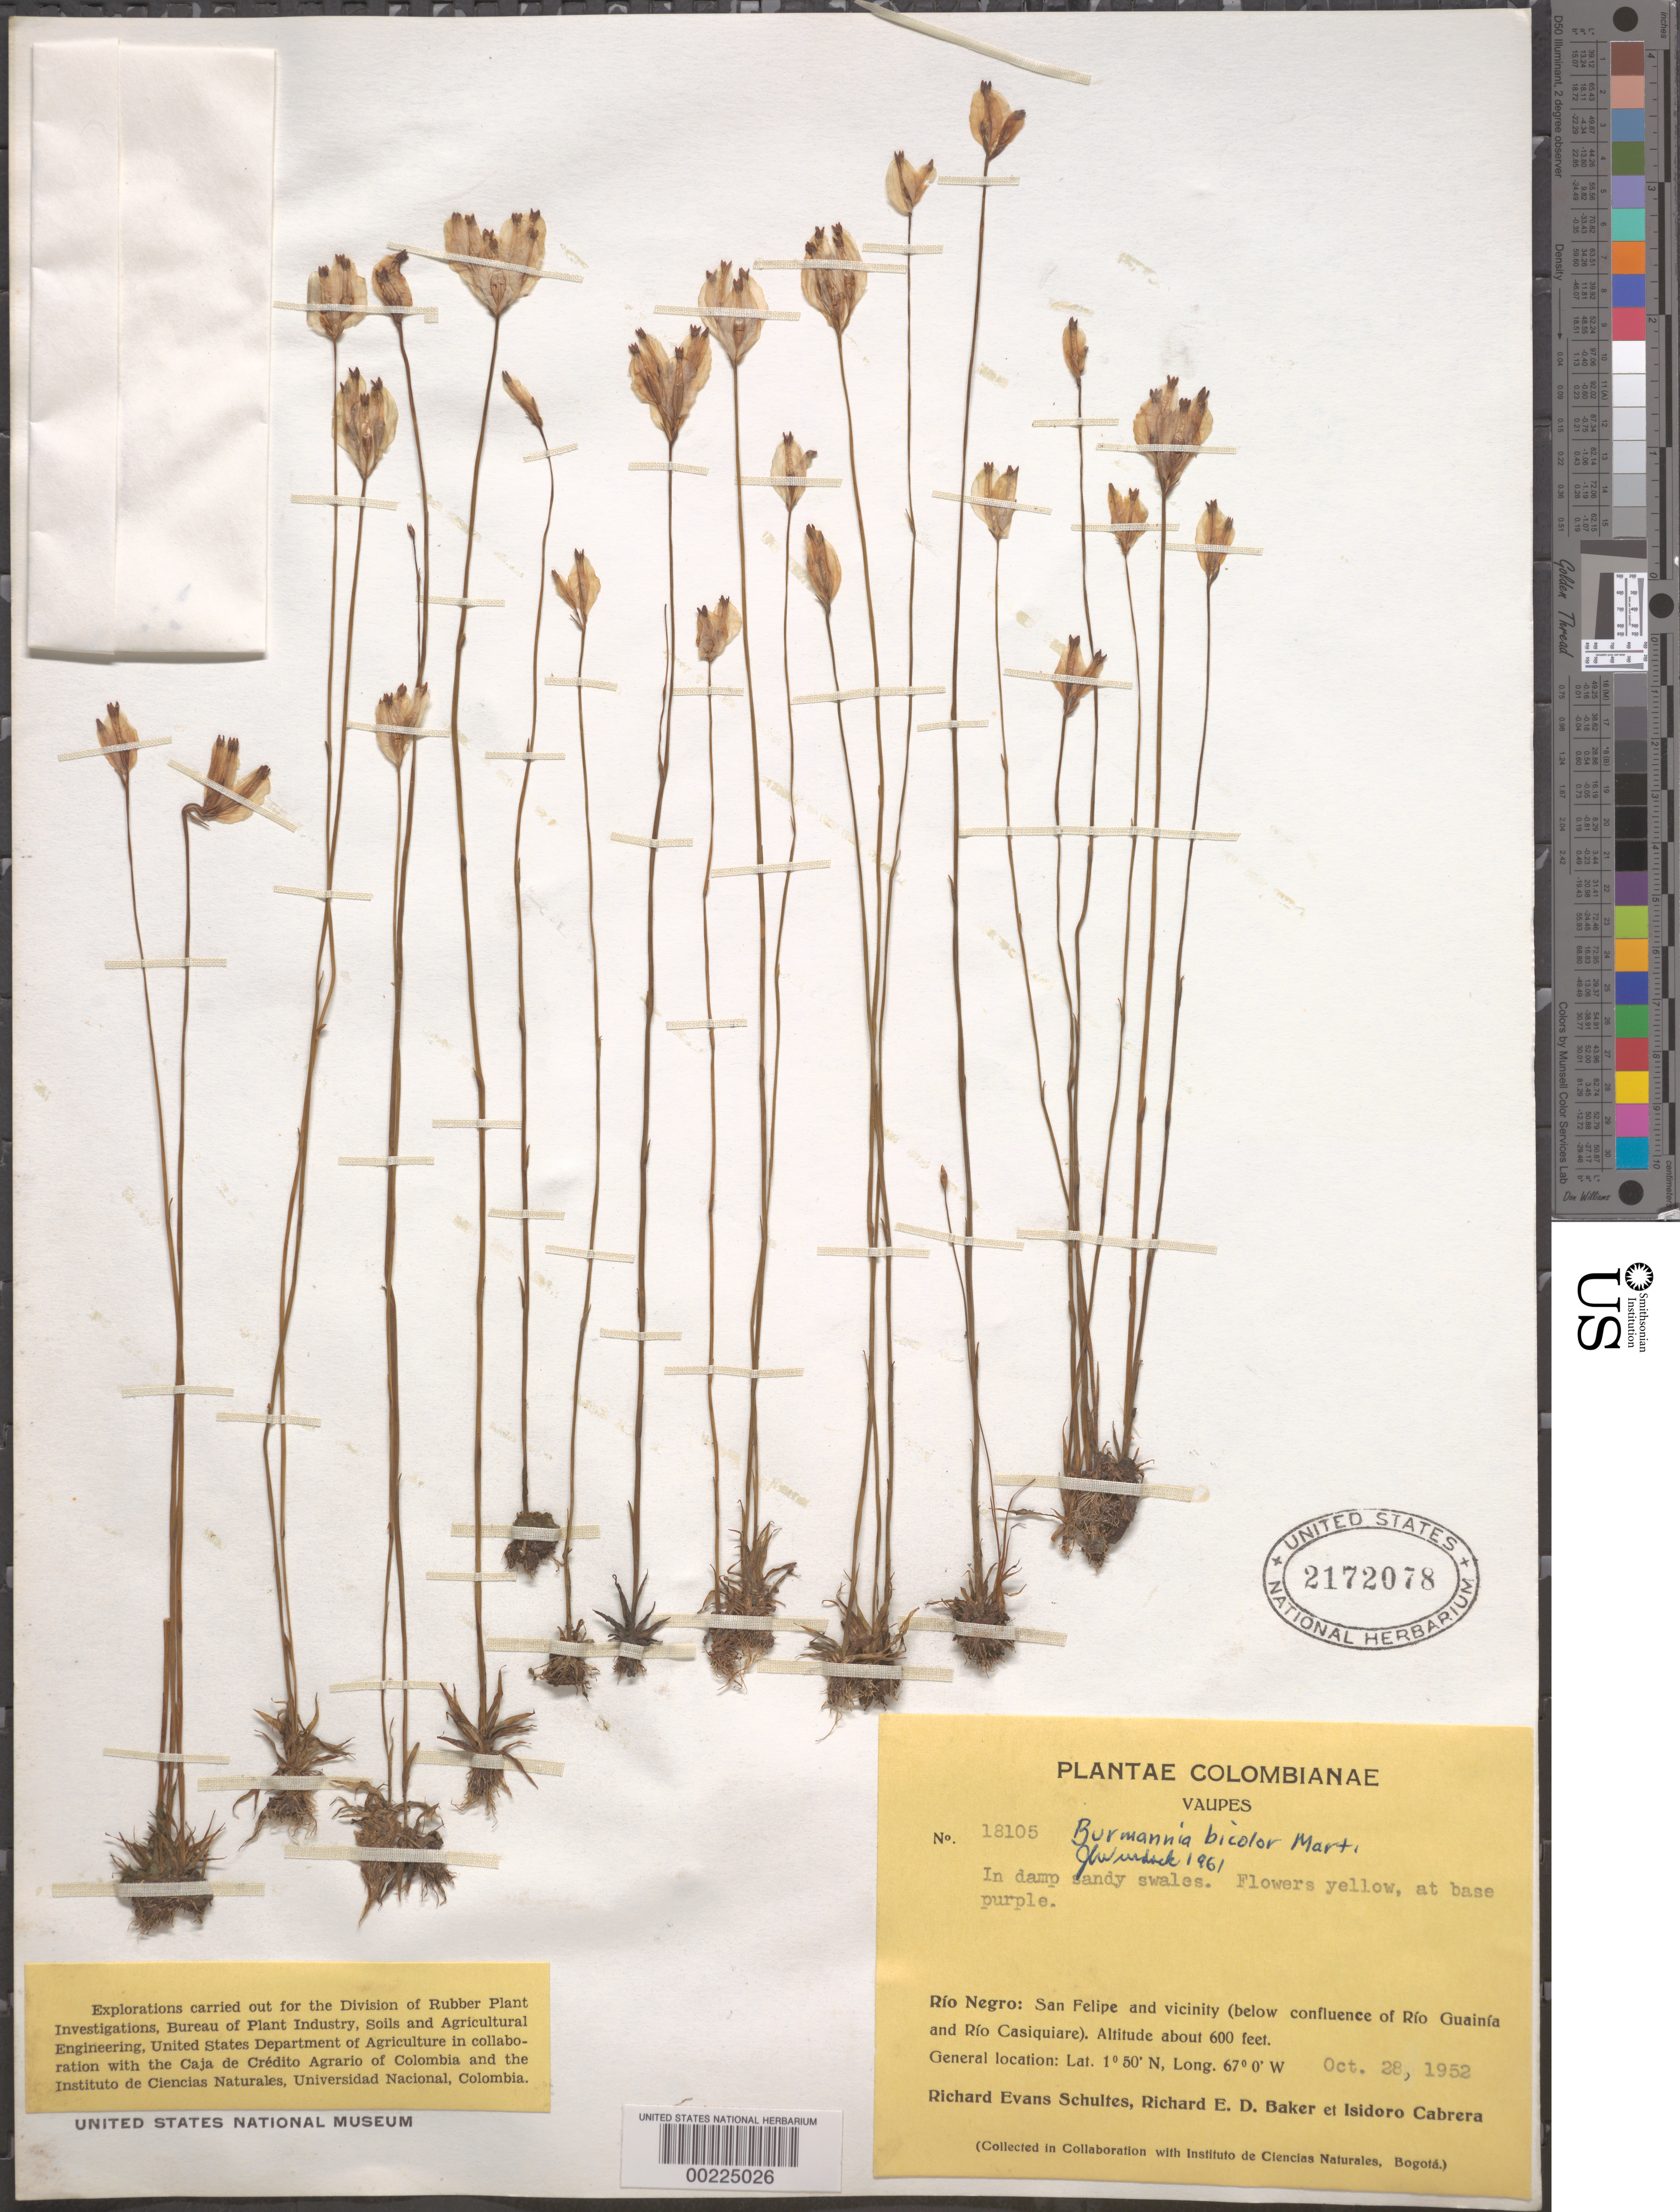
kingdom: Plantae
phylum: Tracheophyta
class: Liliopsida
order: Dioscoreales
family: Burmanniaceae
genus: Burmannia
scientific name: Burmannia bicolor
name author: Mart.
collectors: R. E. Schultes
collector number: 18105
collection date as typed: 28 Oct 1952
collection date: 1952-10-28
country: Colombia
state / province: Vaupés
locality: Rio Negro: San Felipe and vicinity (below confluence of Rio Guainia and Rio Casiquiare)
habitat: In damp sandy swales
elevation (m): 183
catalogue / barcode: US 2172078